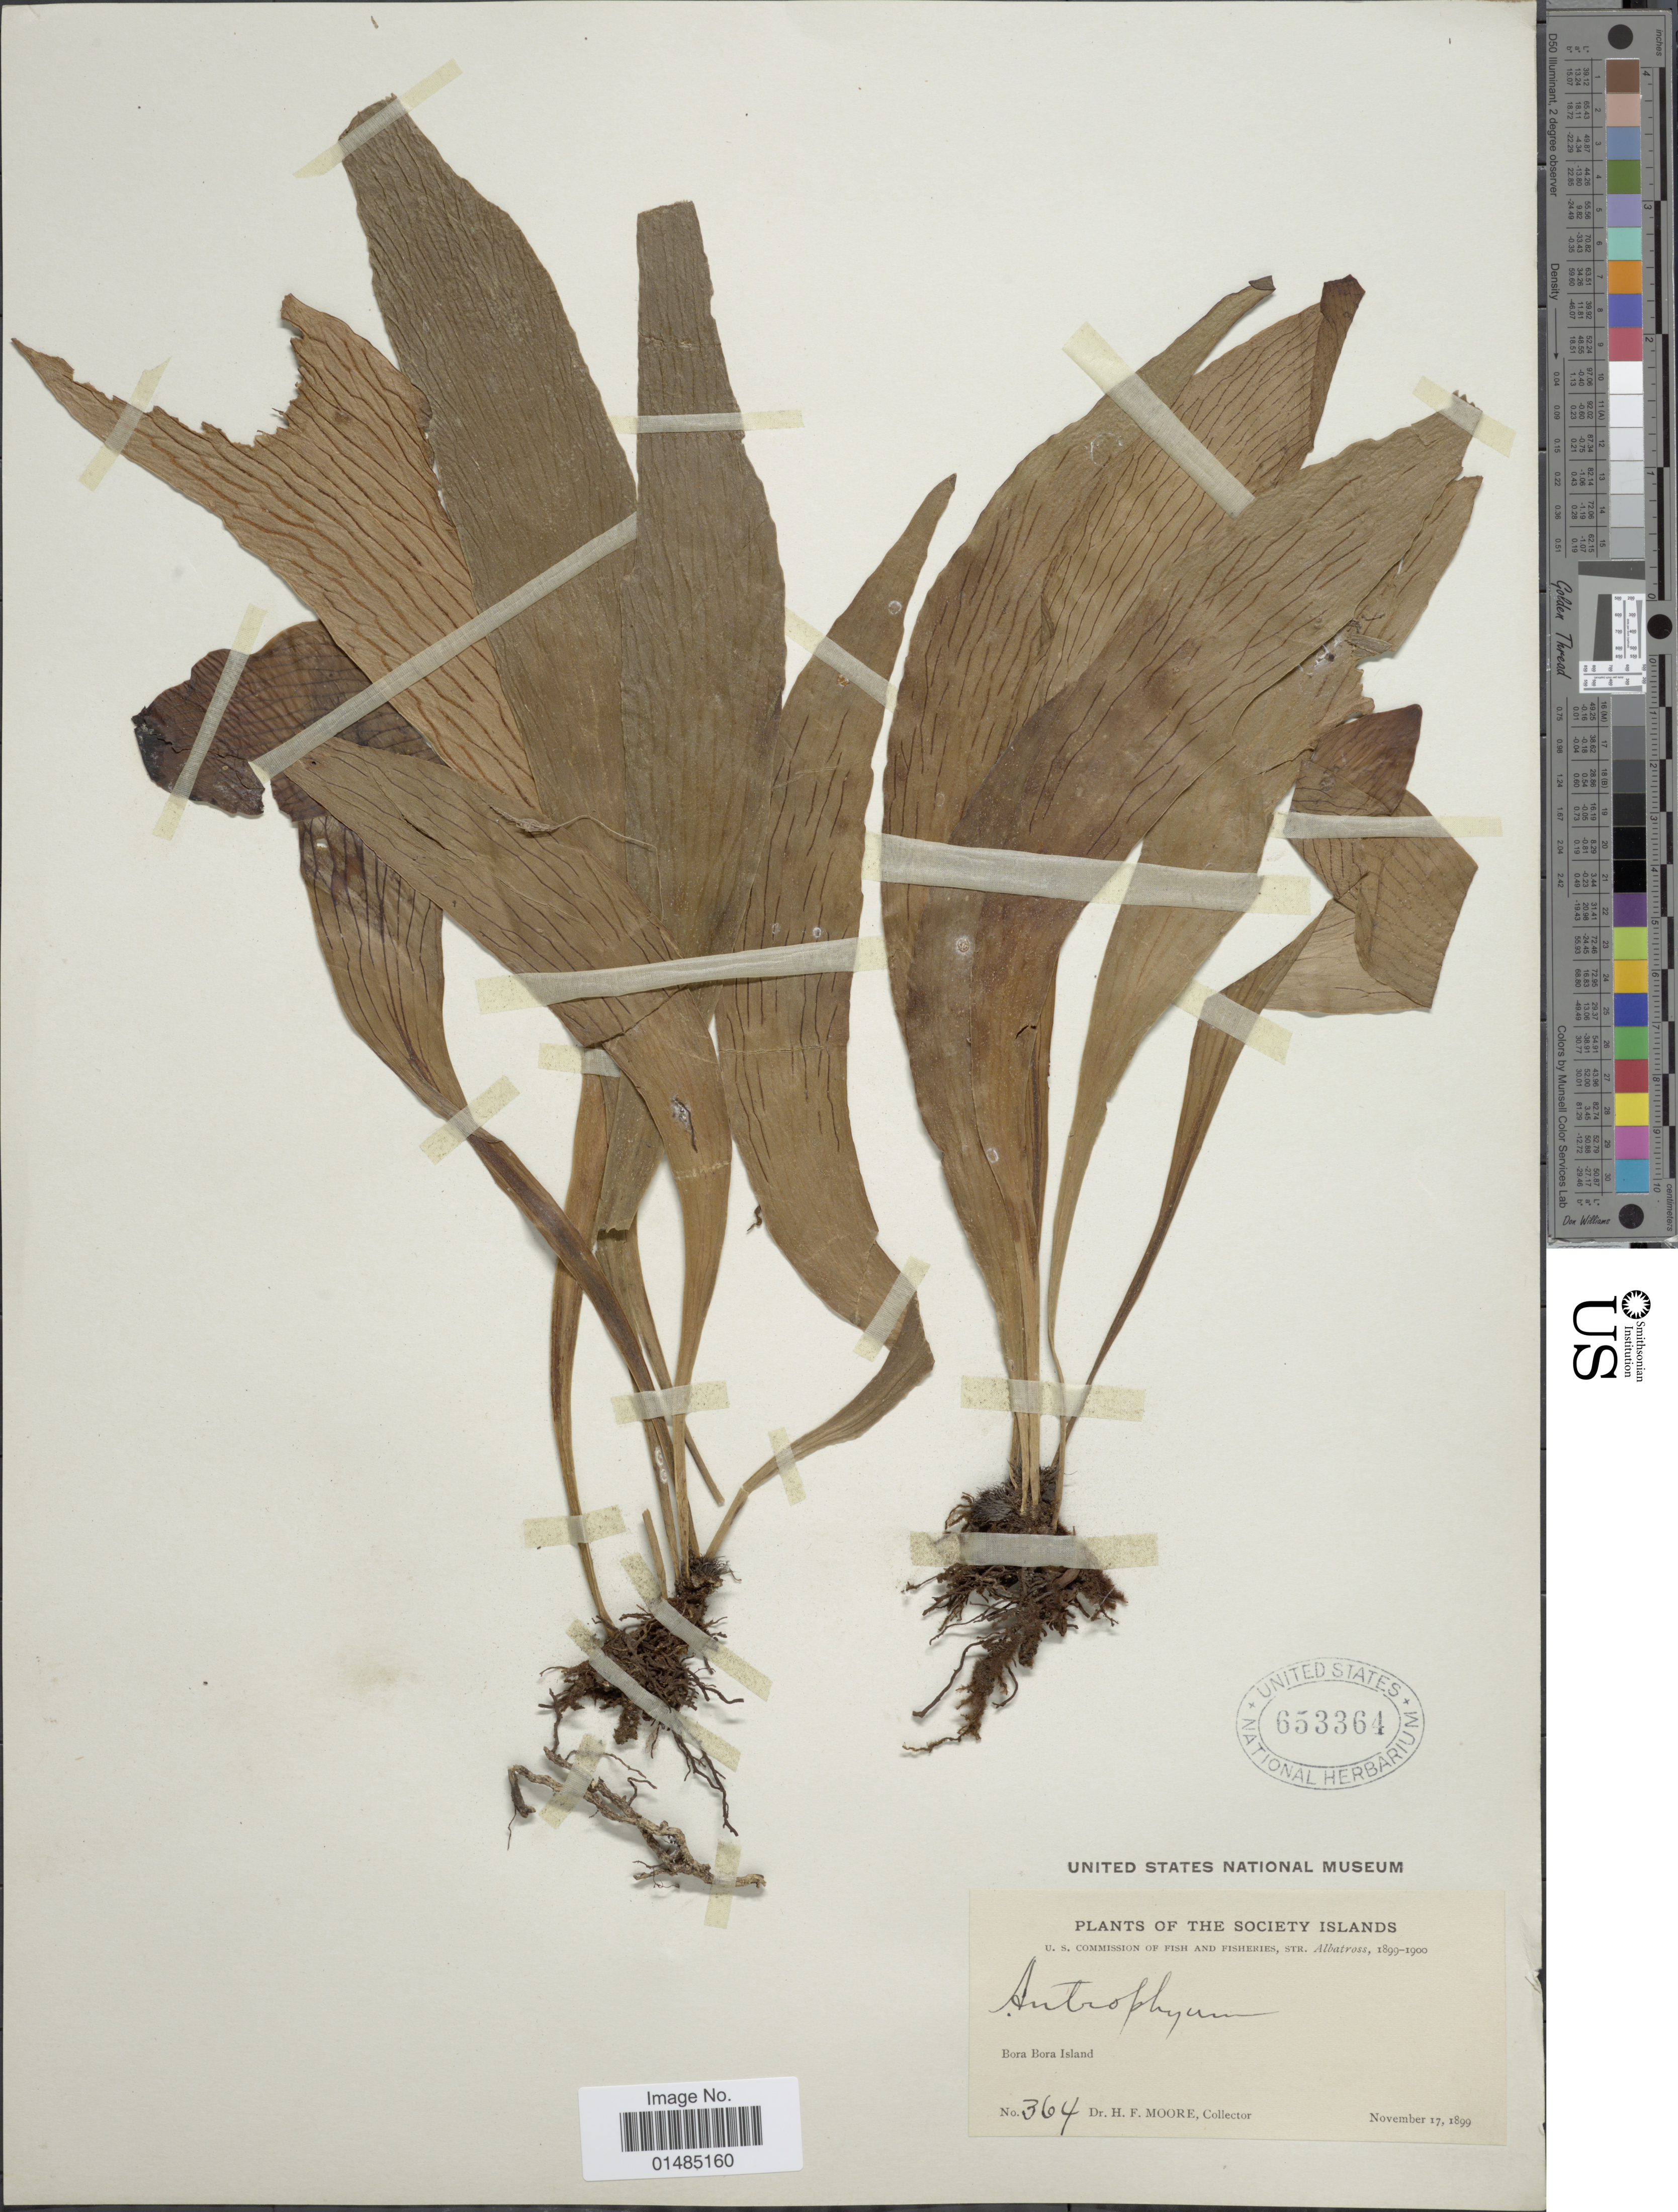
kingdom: Plantae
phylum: Tracheophyta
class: Polypodiopsida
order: Polypodiales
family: Pteridaceae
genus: Antrophyum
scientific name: Antrophyum reticulatum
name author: (G. Forst.) Kaulf.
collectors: H. F. Moore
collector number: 364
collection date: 1899-11-17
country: French Polynesia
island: Bora Bora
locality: The Society Islands, Bora Bora Island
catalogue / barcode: US 653364